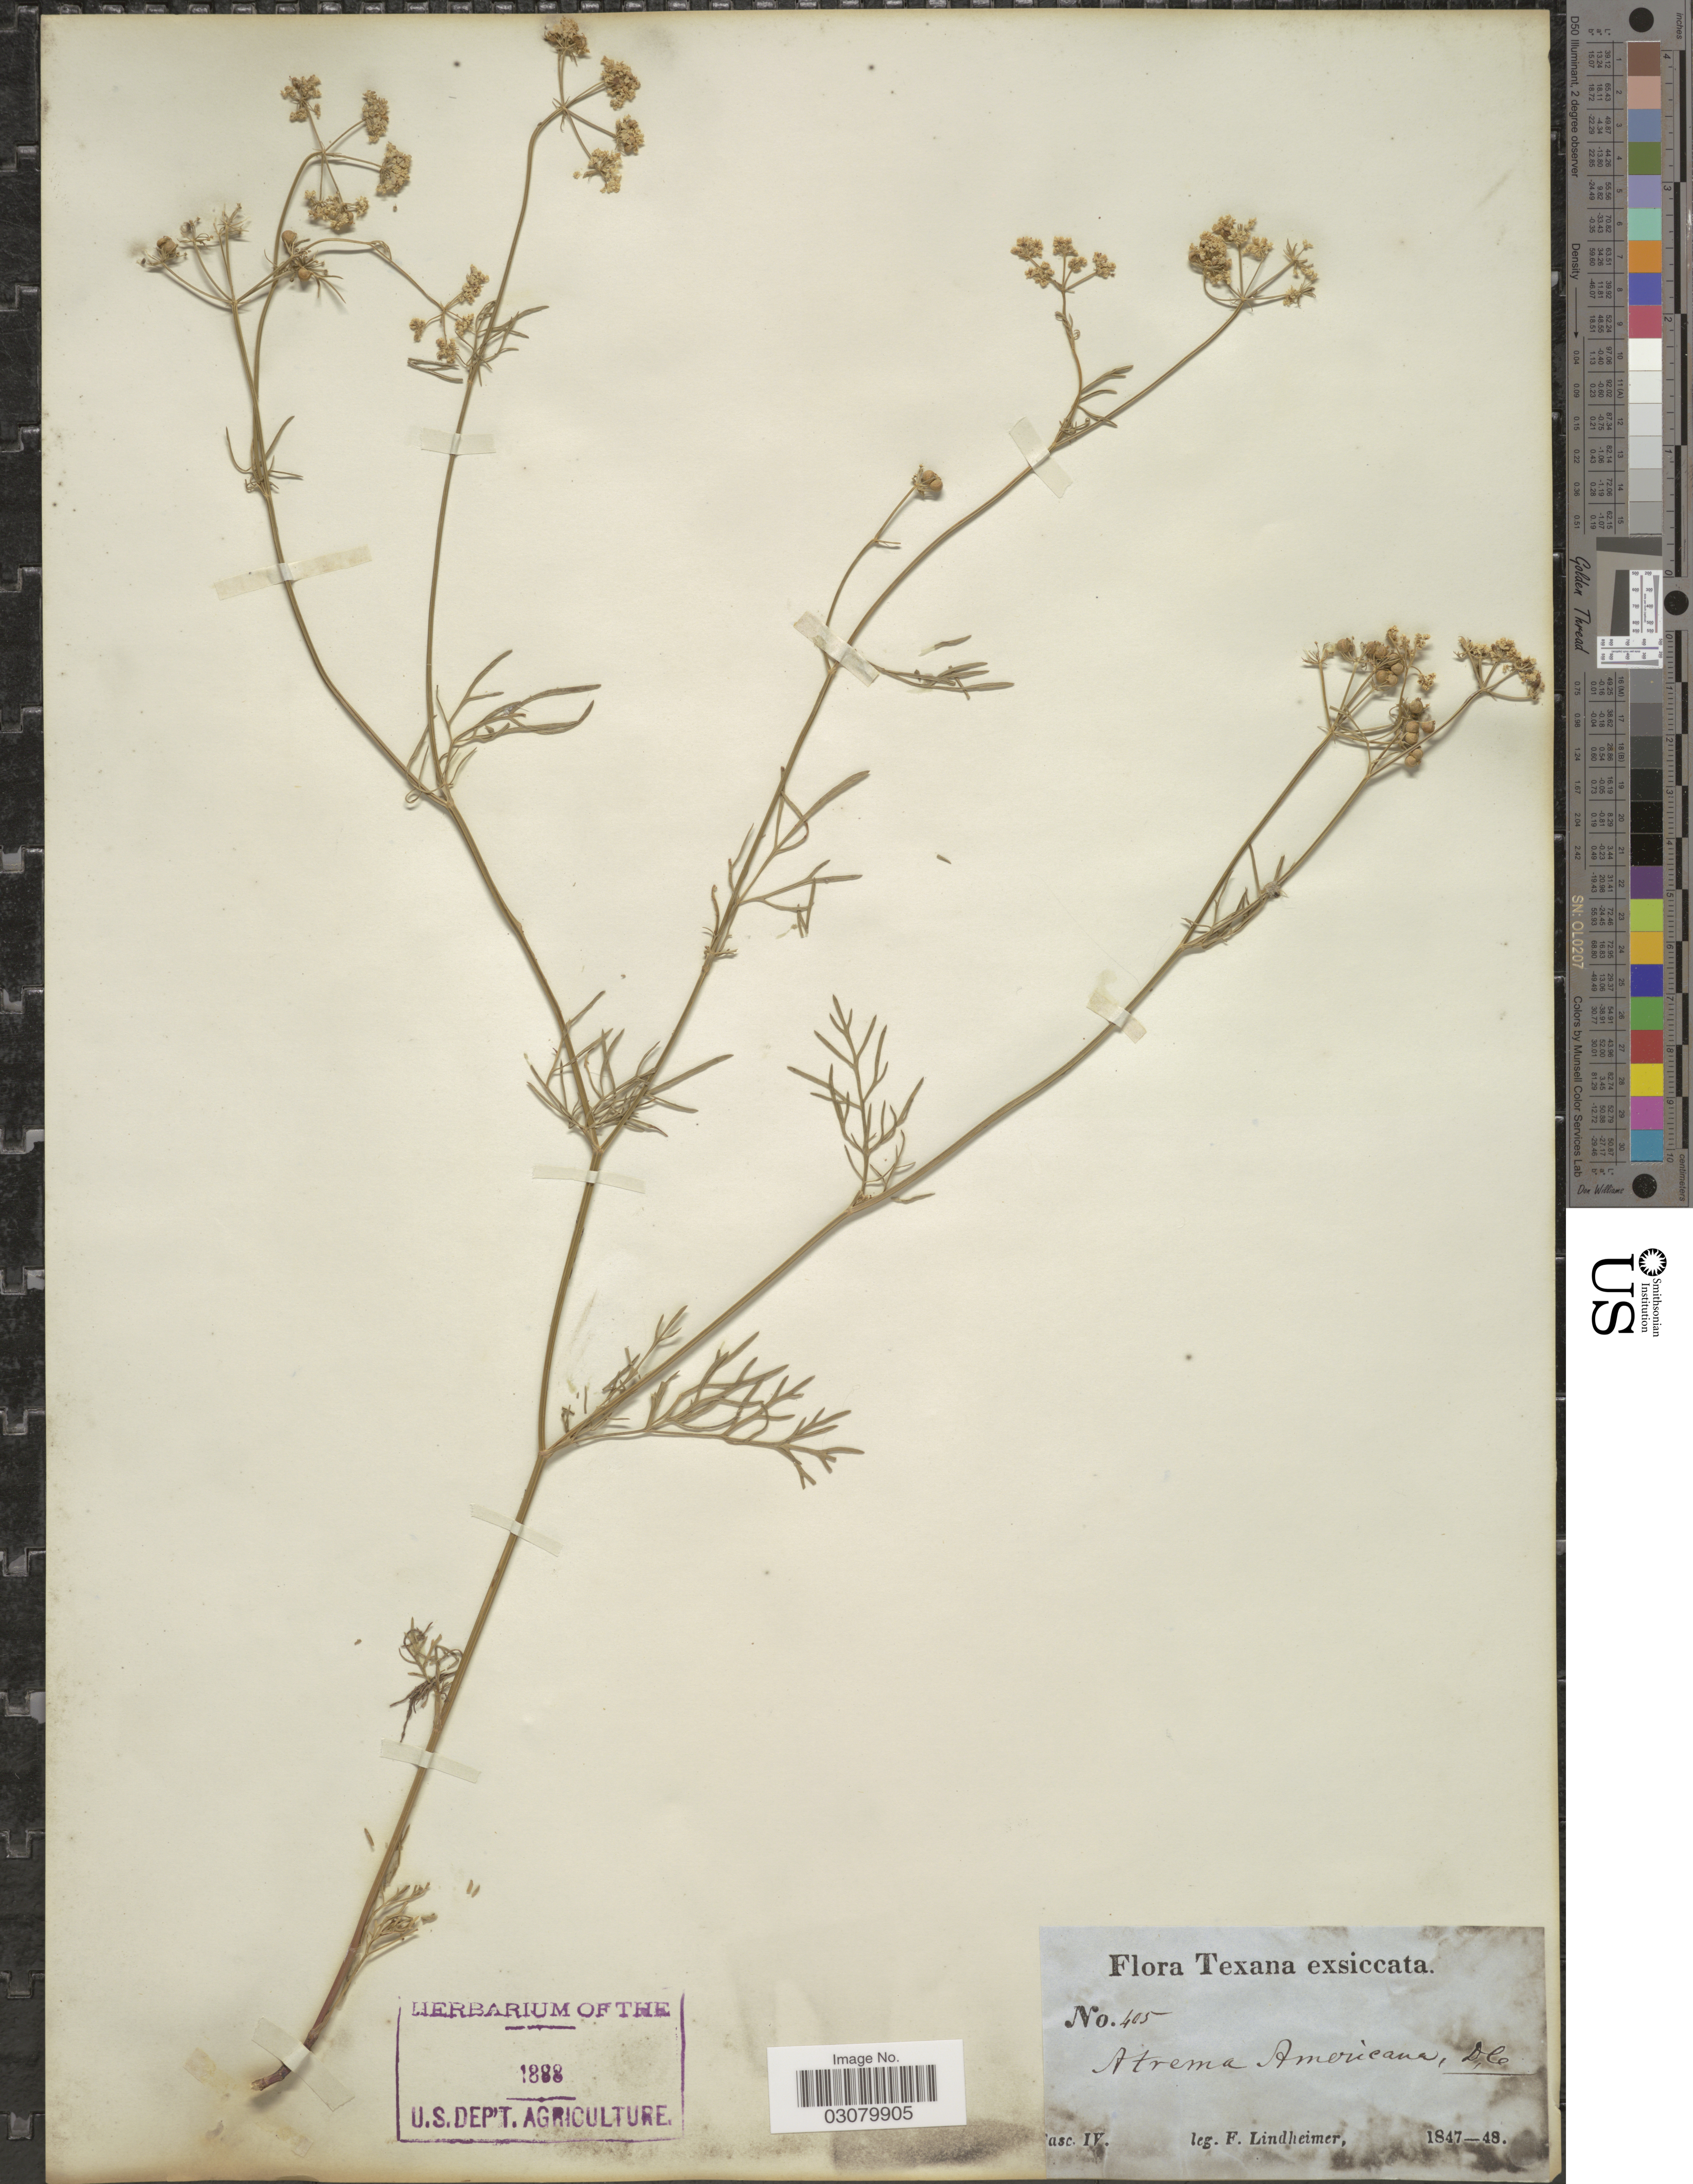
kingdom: Plantae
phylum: Tracheophyta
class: Magnoliopsida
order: Apiales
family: Apiaceae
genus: Bifora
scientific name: Bifora americana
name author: (DC.) Benth. & Hook. f. ex S. Watson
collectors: F. Lindheimer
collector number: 405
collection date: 1847/1848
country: United States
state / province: Texas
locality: Asc. IV [unsure placement]